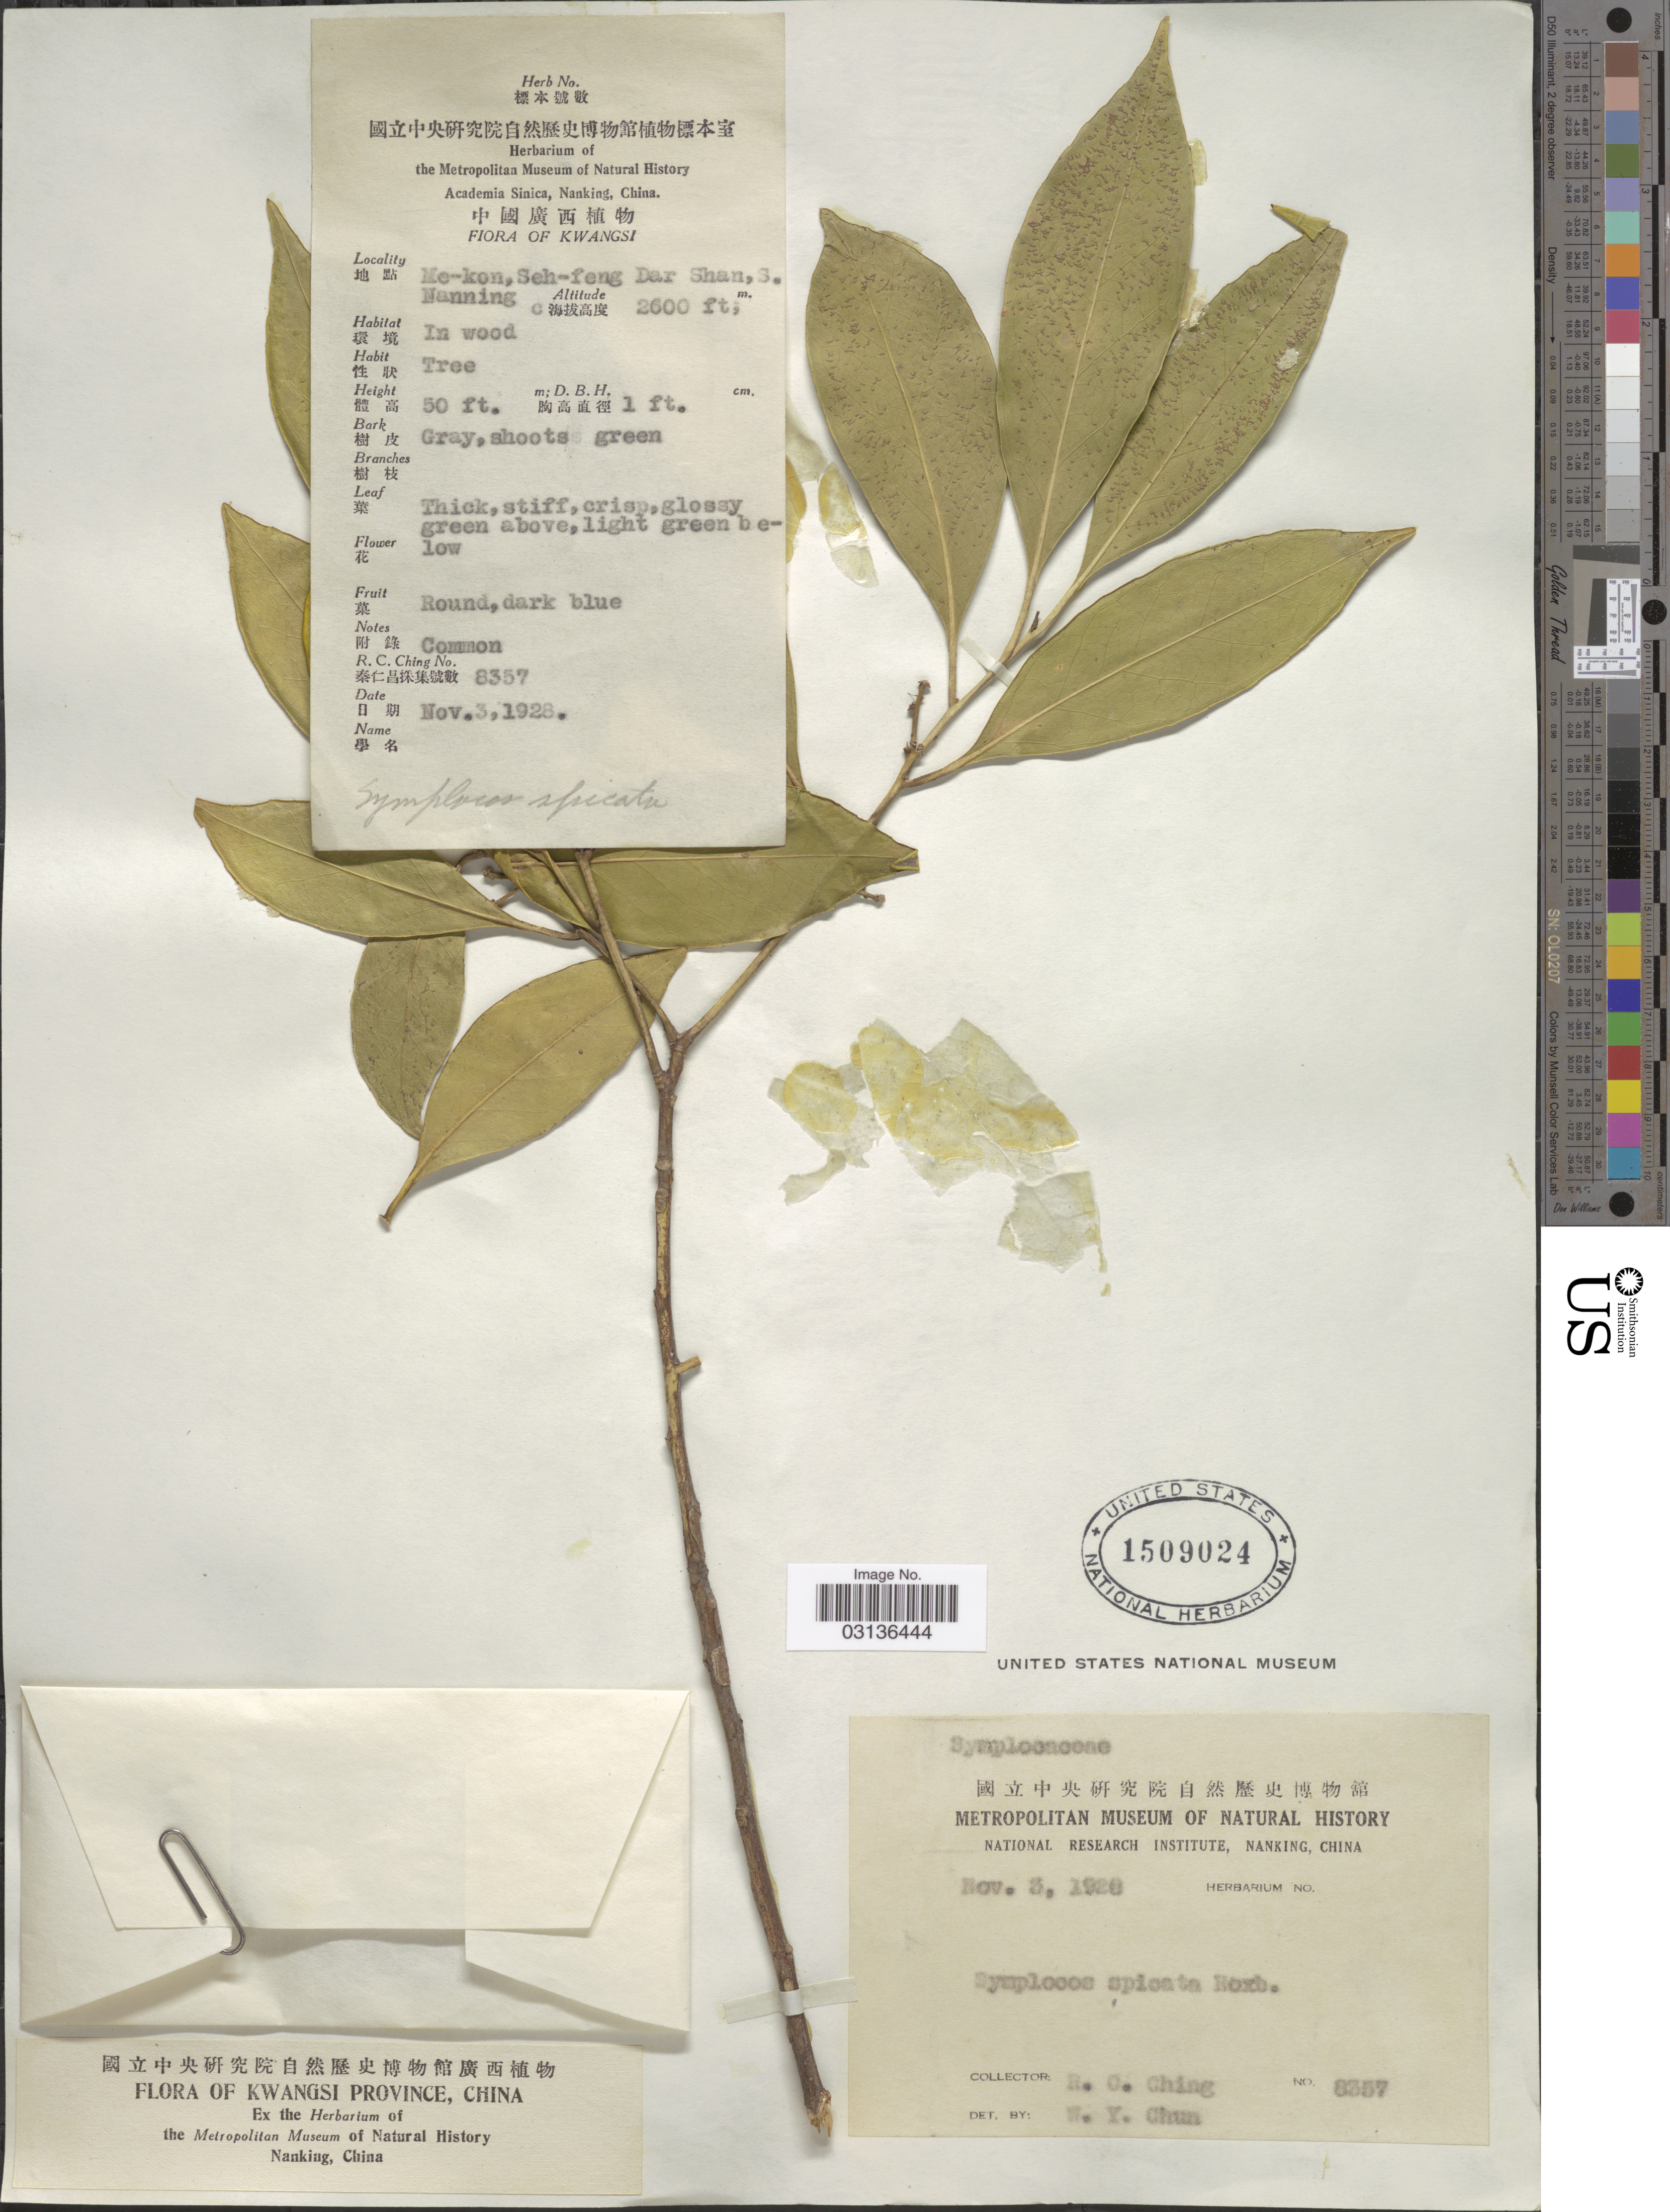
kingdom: Plantae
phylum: Tracheophyta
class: Magnoliopsida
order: Ericales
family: Symplocaceae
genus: Symplocos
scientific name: Symplocos cochinchinensis subsp. laurina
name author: (Retz.) Noot.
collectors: R. C. Ching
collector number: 8357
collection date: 1928-11-03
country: China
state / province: Guangxi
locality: Kwangsi Province. Me-kon, Seh-feng Dar Shan, S. Nanning.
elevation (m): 792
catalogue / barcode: US 1509024